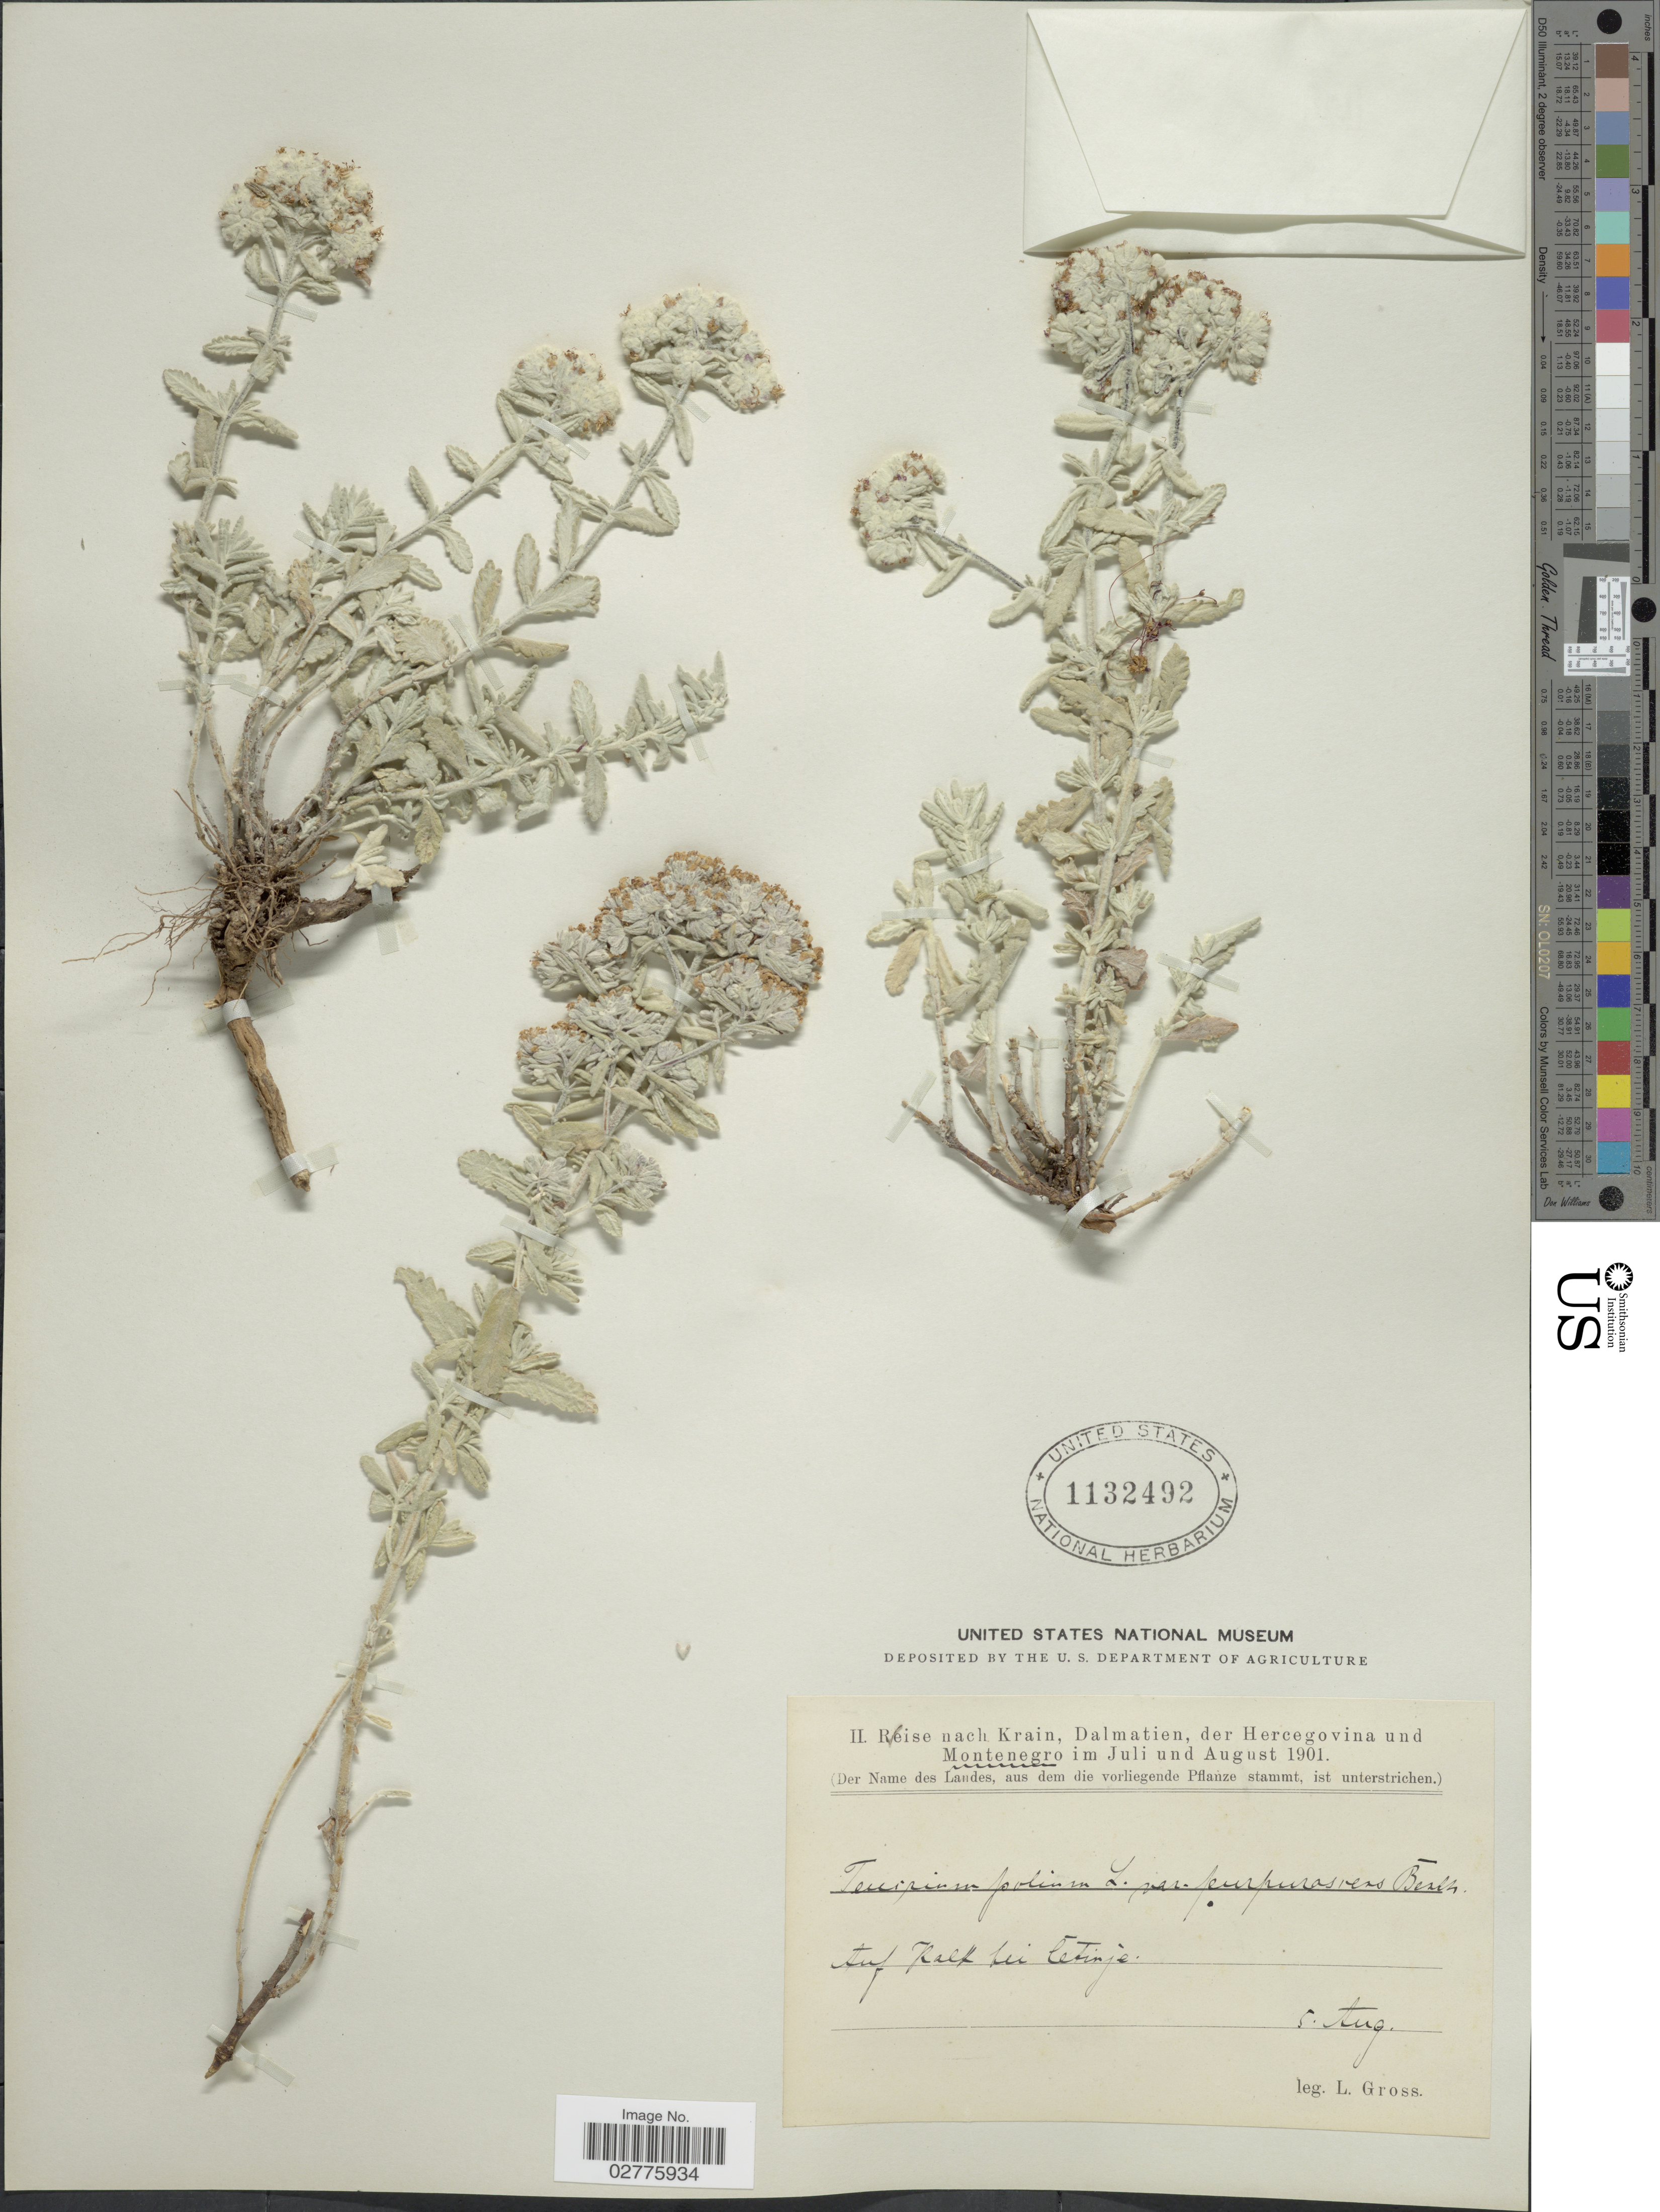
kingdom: Plantae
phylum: Tracheophyta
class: Magnoliopsida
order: Lamiales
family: Lamiaceae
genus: Teucrium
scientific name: Teucrium polium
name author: L.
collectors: L. Gross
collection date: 1901-08-05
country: Montenegro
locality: Auf Ralf bei Cetinje.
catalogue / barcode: US 1132492